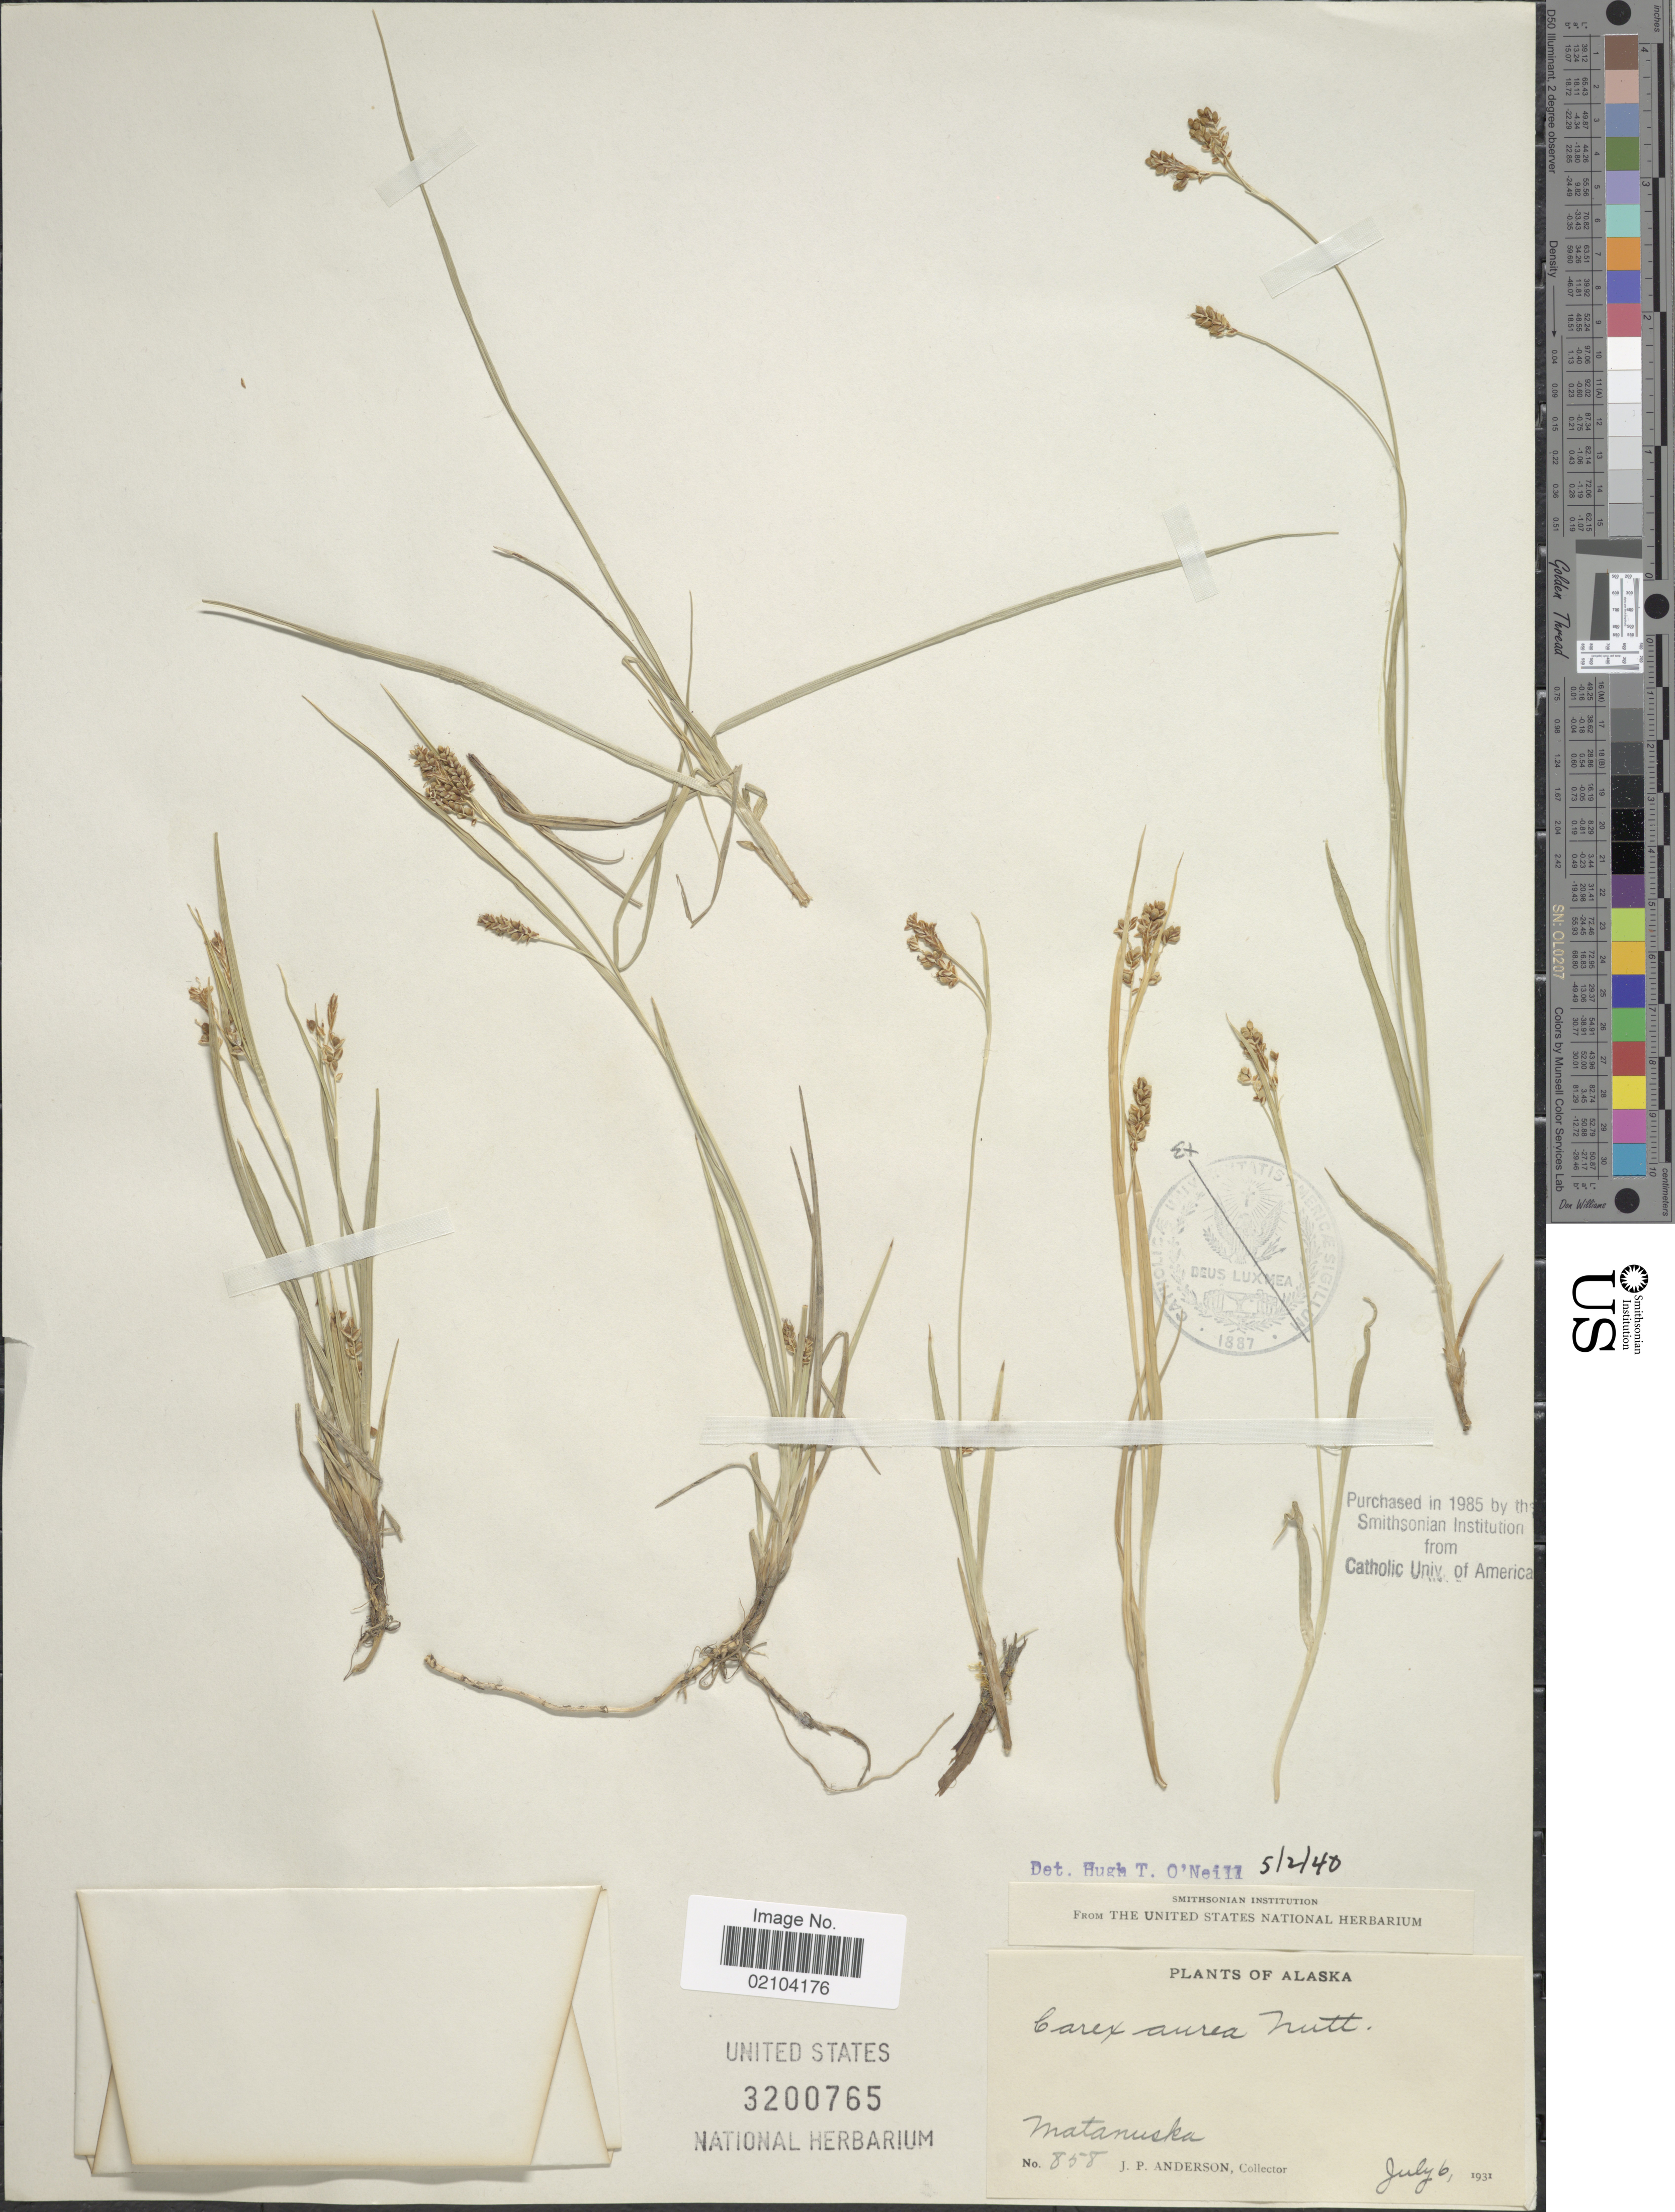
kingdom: Plantae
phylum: Tracheophyta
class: Liliopsida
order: Poales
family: Cyperaceae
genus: Carex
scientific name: Carex aurea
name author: Nutt.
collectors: J. P. Anderson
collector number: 858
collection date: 1931-07-06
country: United States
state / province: Alaska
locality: Alaska. Matanuska.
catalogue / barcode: US 3200765